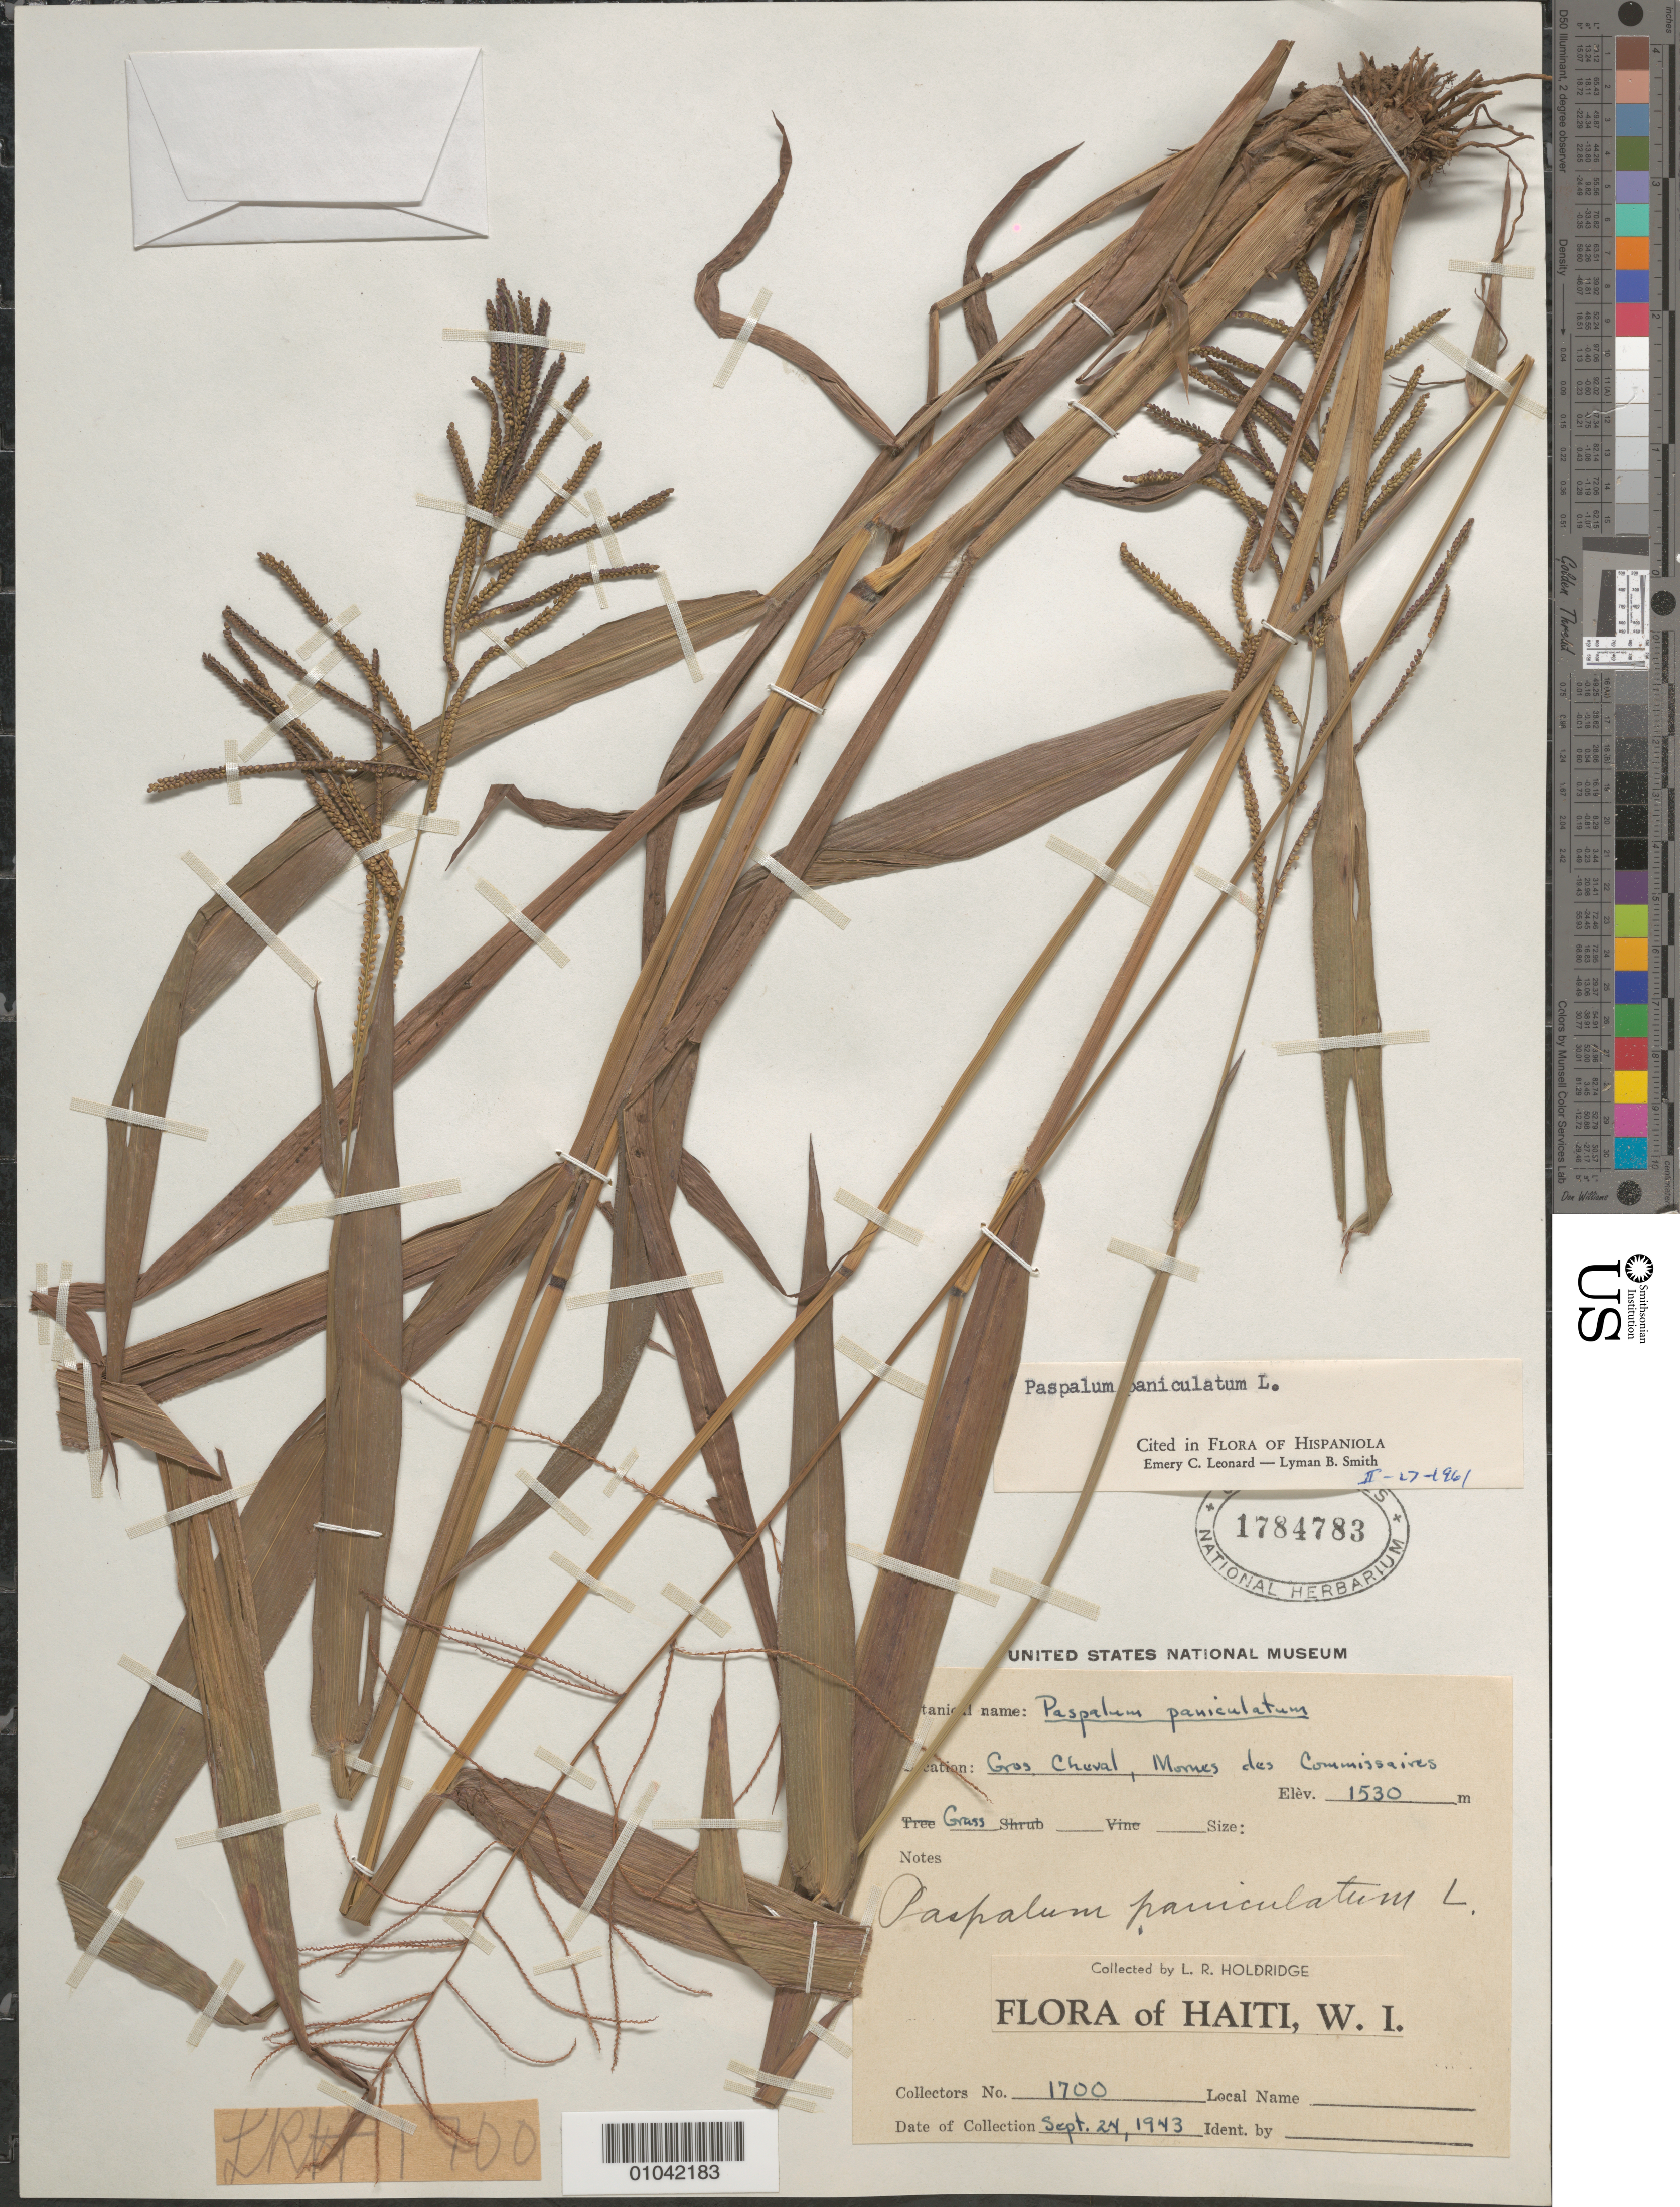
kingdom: Plantae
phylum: Tracheophyta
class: Liliopsida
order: Poales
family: Poaceae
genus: Paspalum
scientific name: Paspalum paniculatum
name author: L.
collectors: L. Holdridge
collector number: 1700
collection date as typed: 24 Sep 1943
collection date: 1943-09-24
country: Haiti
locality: Gros Cheval, Morne des Commissaires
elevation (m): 1530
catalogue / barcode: US 1784783